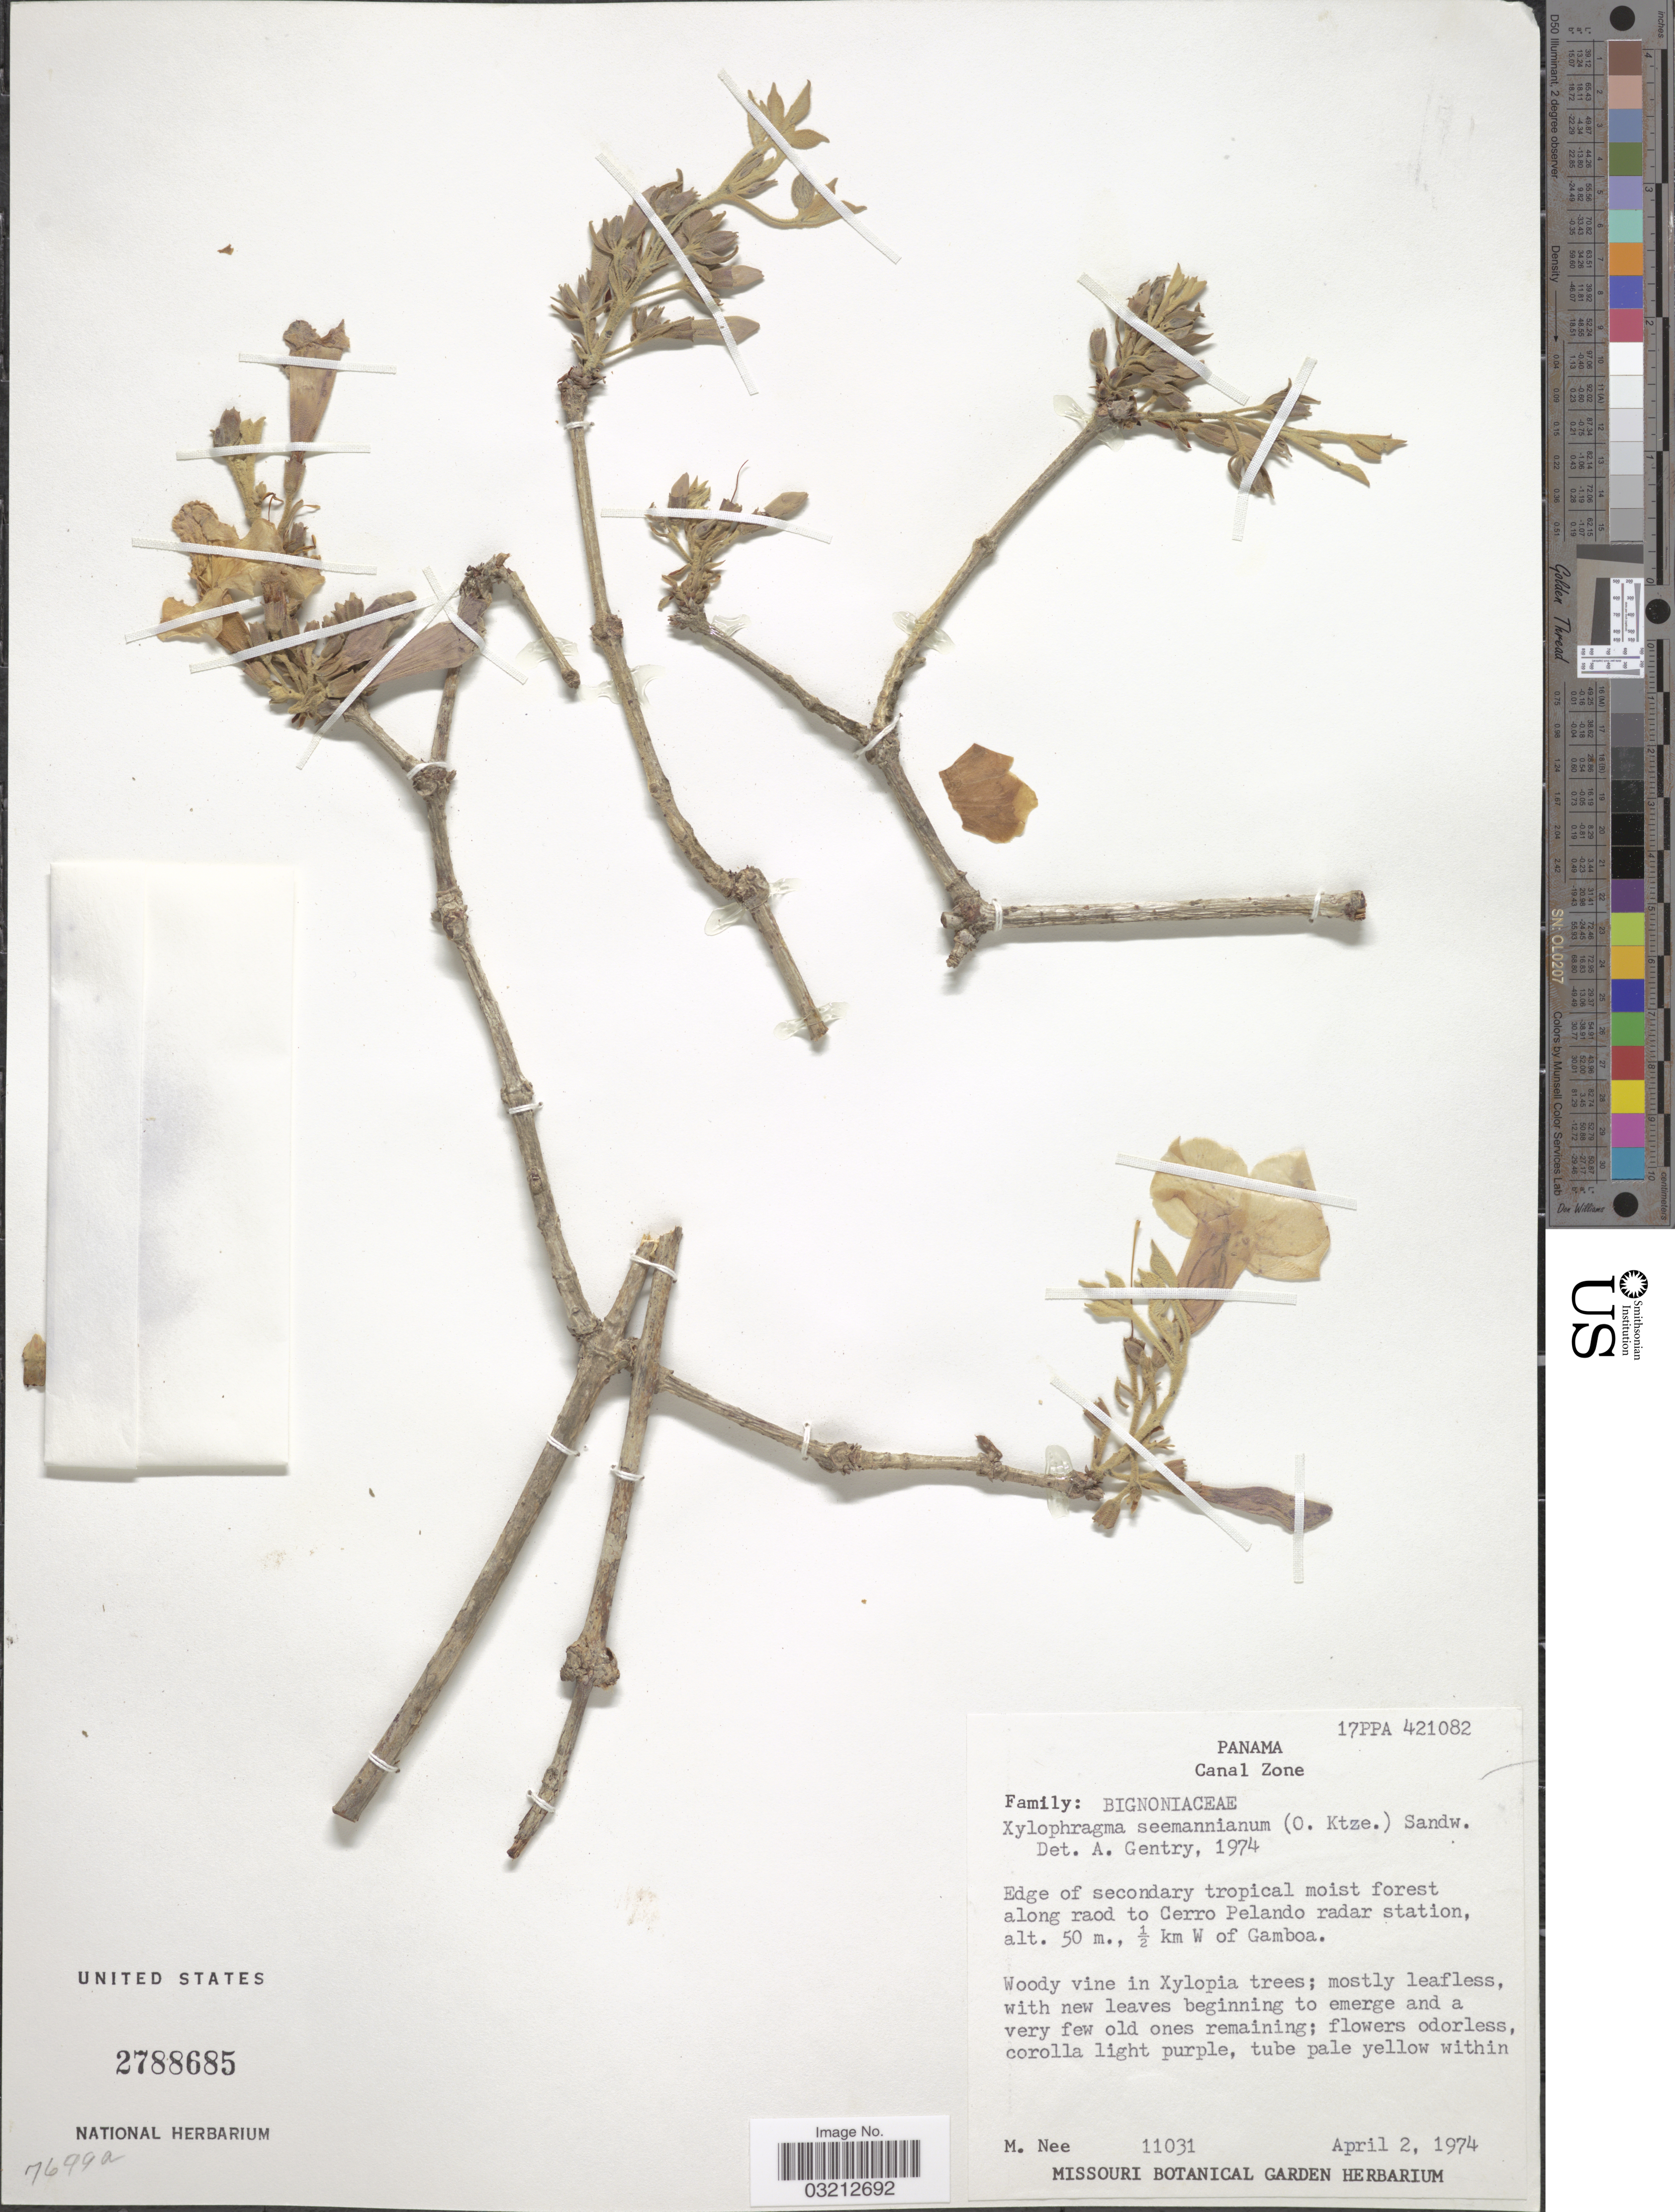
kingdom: Plantae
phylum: Tracheophyta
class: Magnoliopsida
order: Lamiales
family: Bignoniaceae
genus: Xylophragma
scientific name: Xylophragma seemannianum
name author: (Kuntze) Sandwith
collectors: M. Nee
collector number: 11031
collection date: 1974-04-02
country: Panama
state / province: Colón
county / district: Canal Zone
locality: Canal Zone. Edge of secondary tropical moist forest along road to Cerro Pelando radar station. ½ km W of Gamboa.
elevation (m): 50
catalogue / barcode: US 2788685